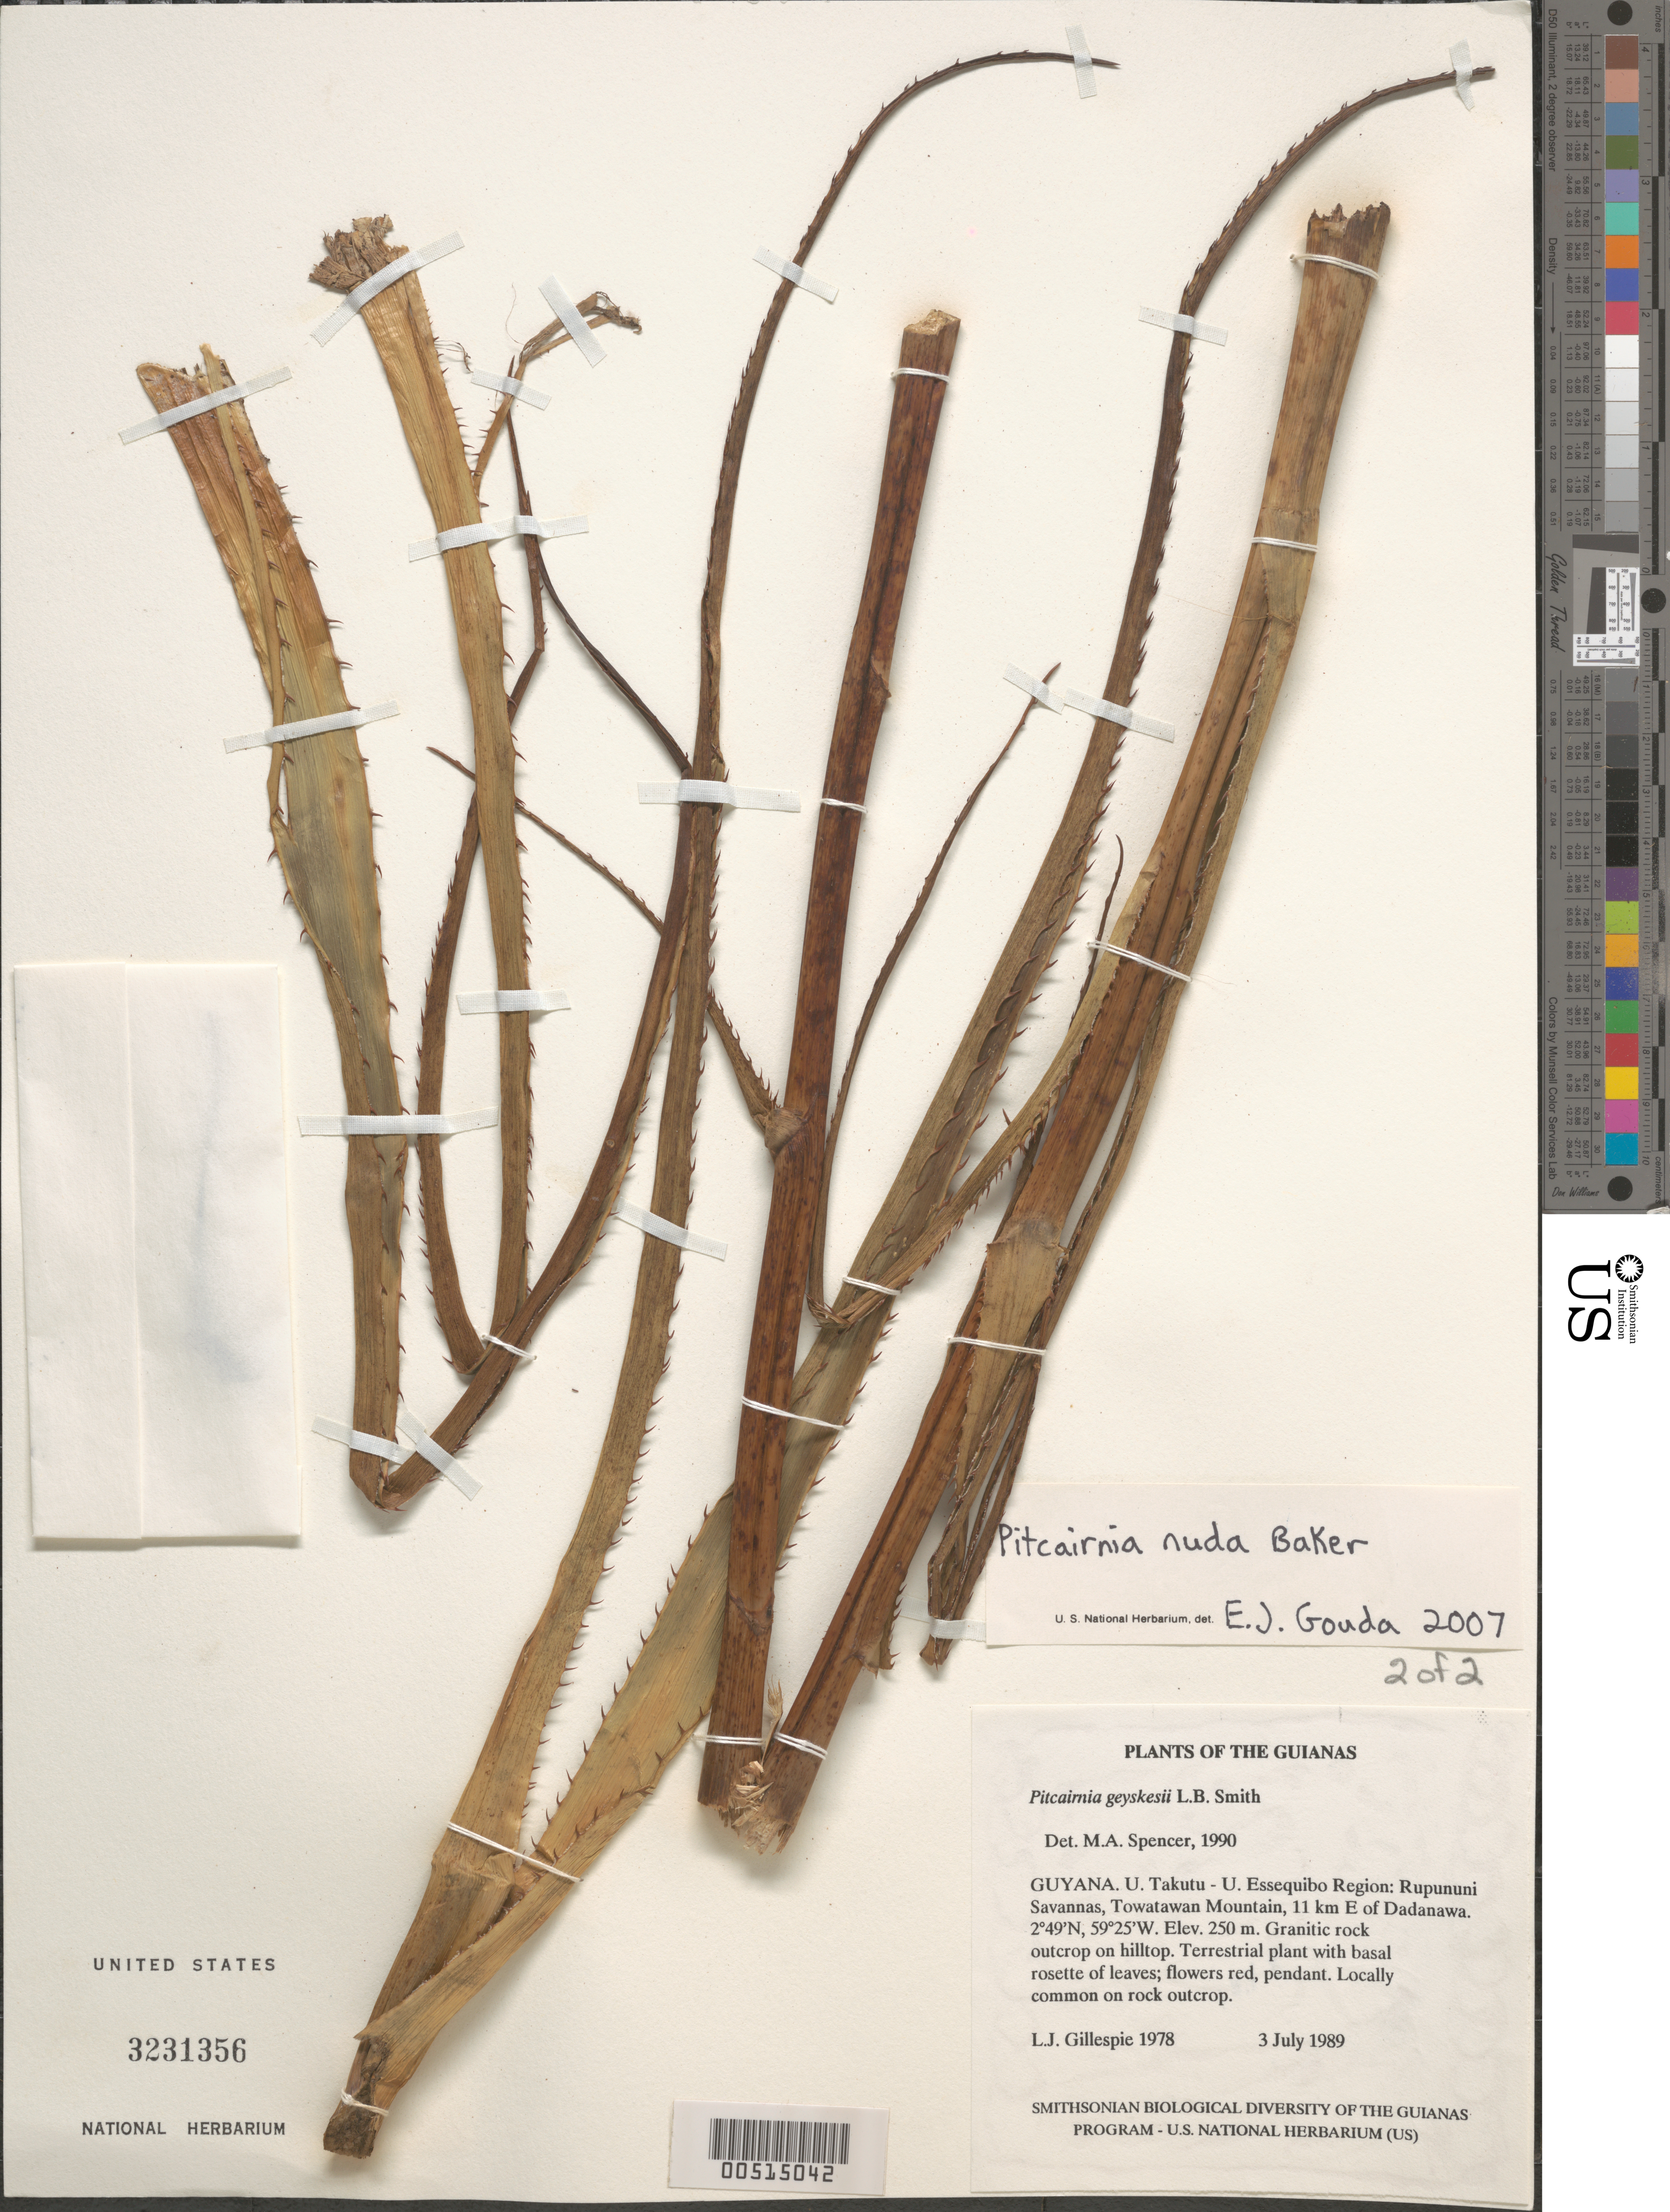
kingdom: Plantae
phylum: Tracheophyta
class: Liliopsida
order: Poales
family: Bromeliaceae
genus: Pitcairnia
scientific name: Pitcairnia nuda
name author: Baker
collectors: L. J. Gillespie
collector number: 1978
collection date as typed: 3 July 1989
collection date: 1989-07-03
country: Guyana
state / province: U. Takutu-U. Essequibo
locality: Rupununi Savanna, Towatawan Mt, 11 km E of Dadanawa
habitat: Granitic rock outcrop on hilltop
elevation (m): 250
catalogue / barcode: US 3231356